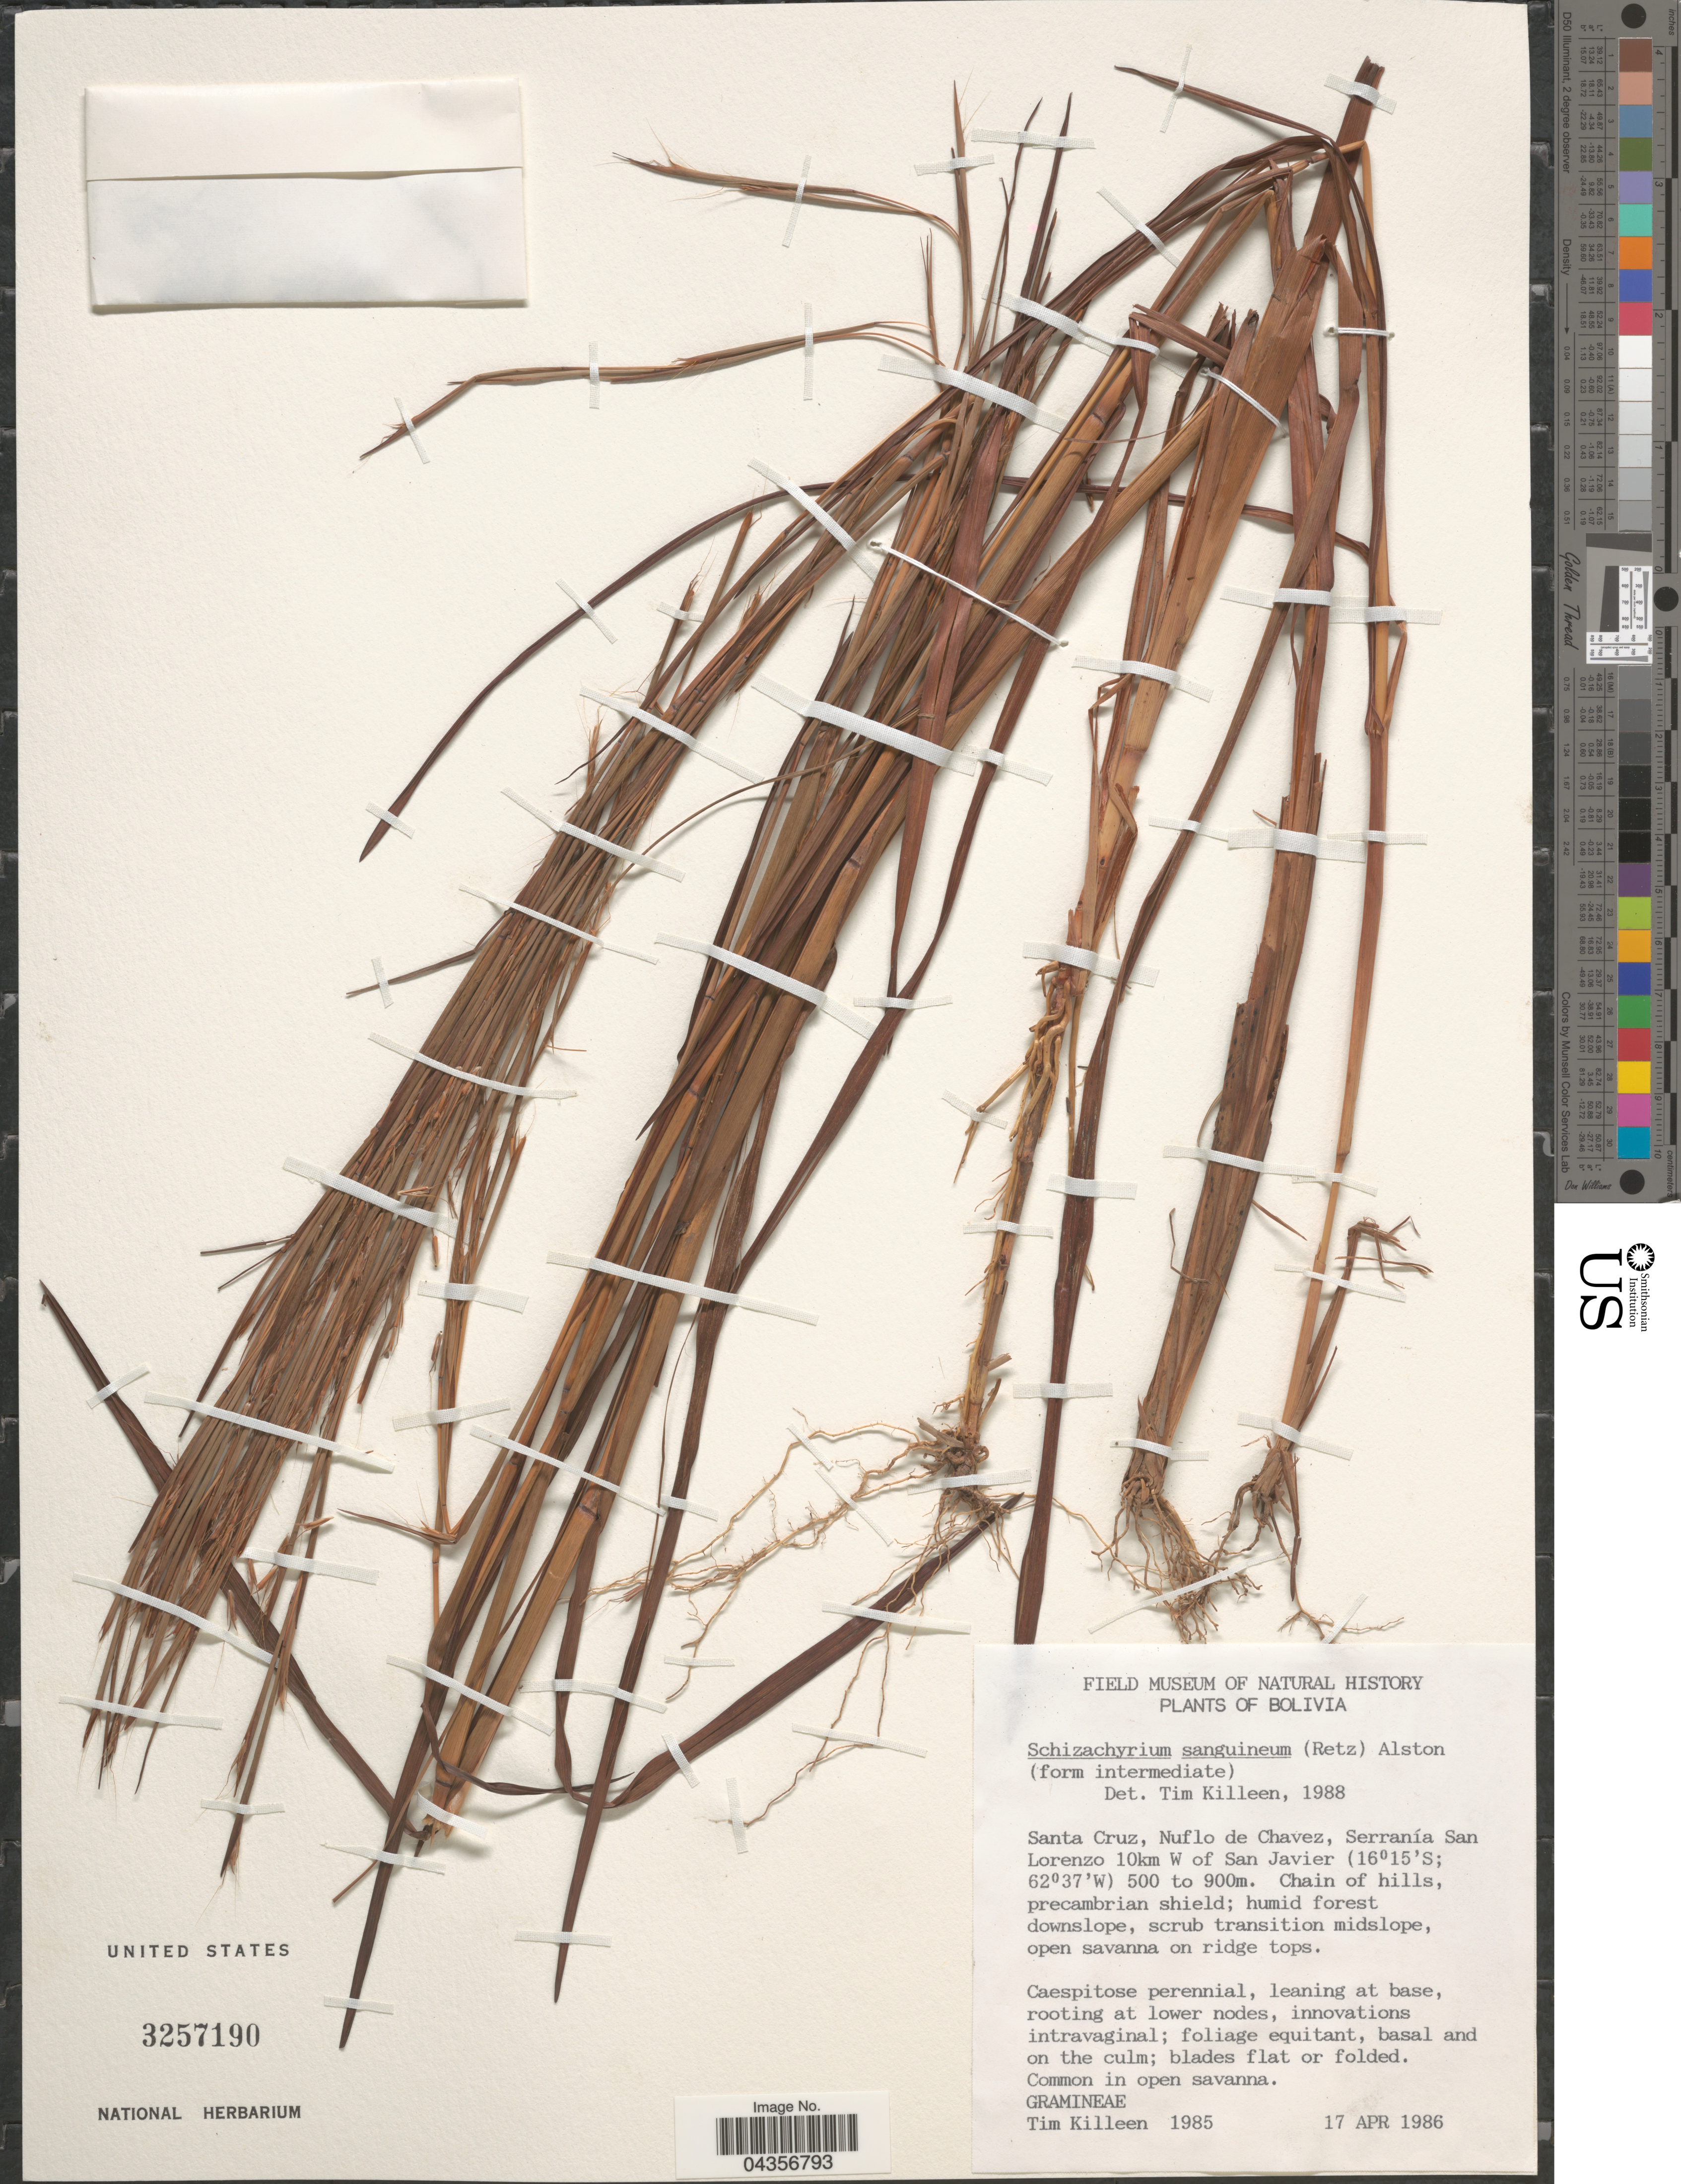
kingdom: Plantae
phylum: Tracheophyta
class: Liliopsida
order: Poales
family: Poaceae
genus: Schizachyrium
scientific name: Schizachyrium sanguineum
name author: (Retz.) Alston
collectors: T. J. Killeen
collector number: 1985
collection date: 1986-04-17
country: Bolivia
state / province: Santa Cruz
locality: Santa Cruz, Nuflo de Chavez, Serranía San Lorenzo 10km W of San Javier.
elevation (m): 500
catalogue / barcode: US 3257190